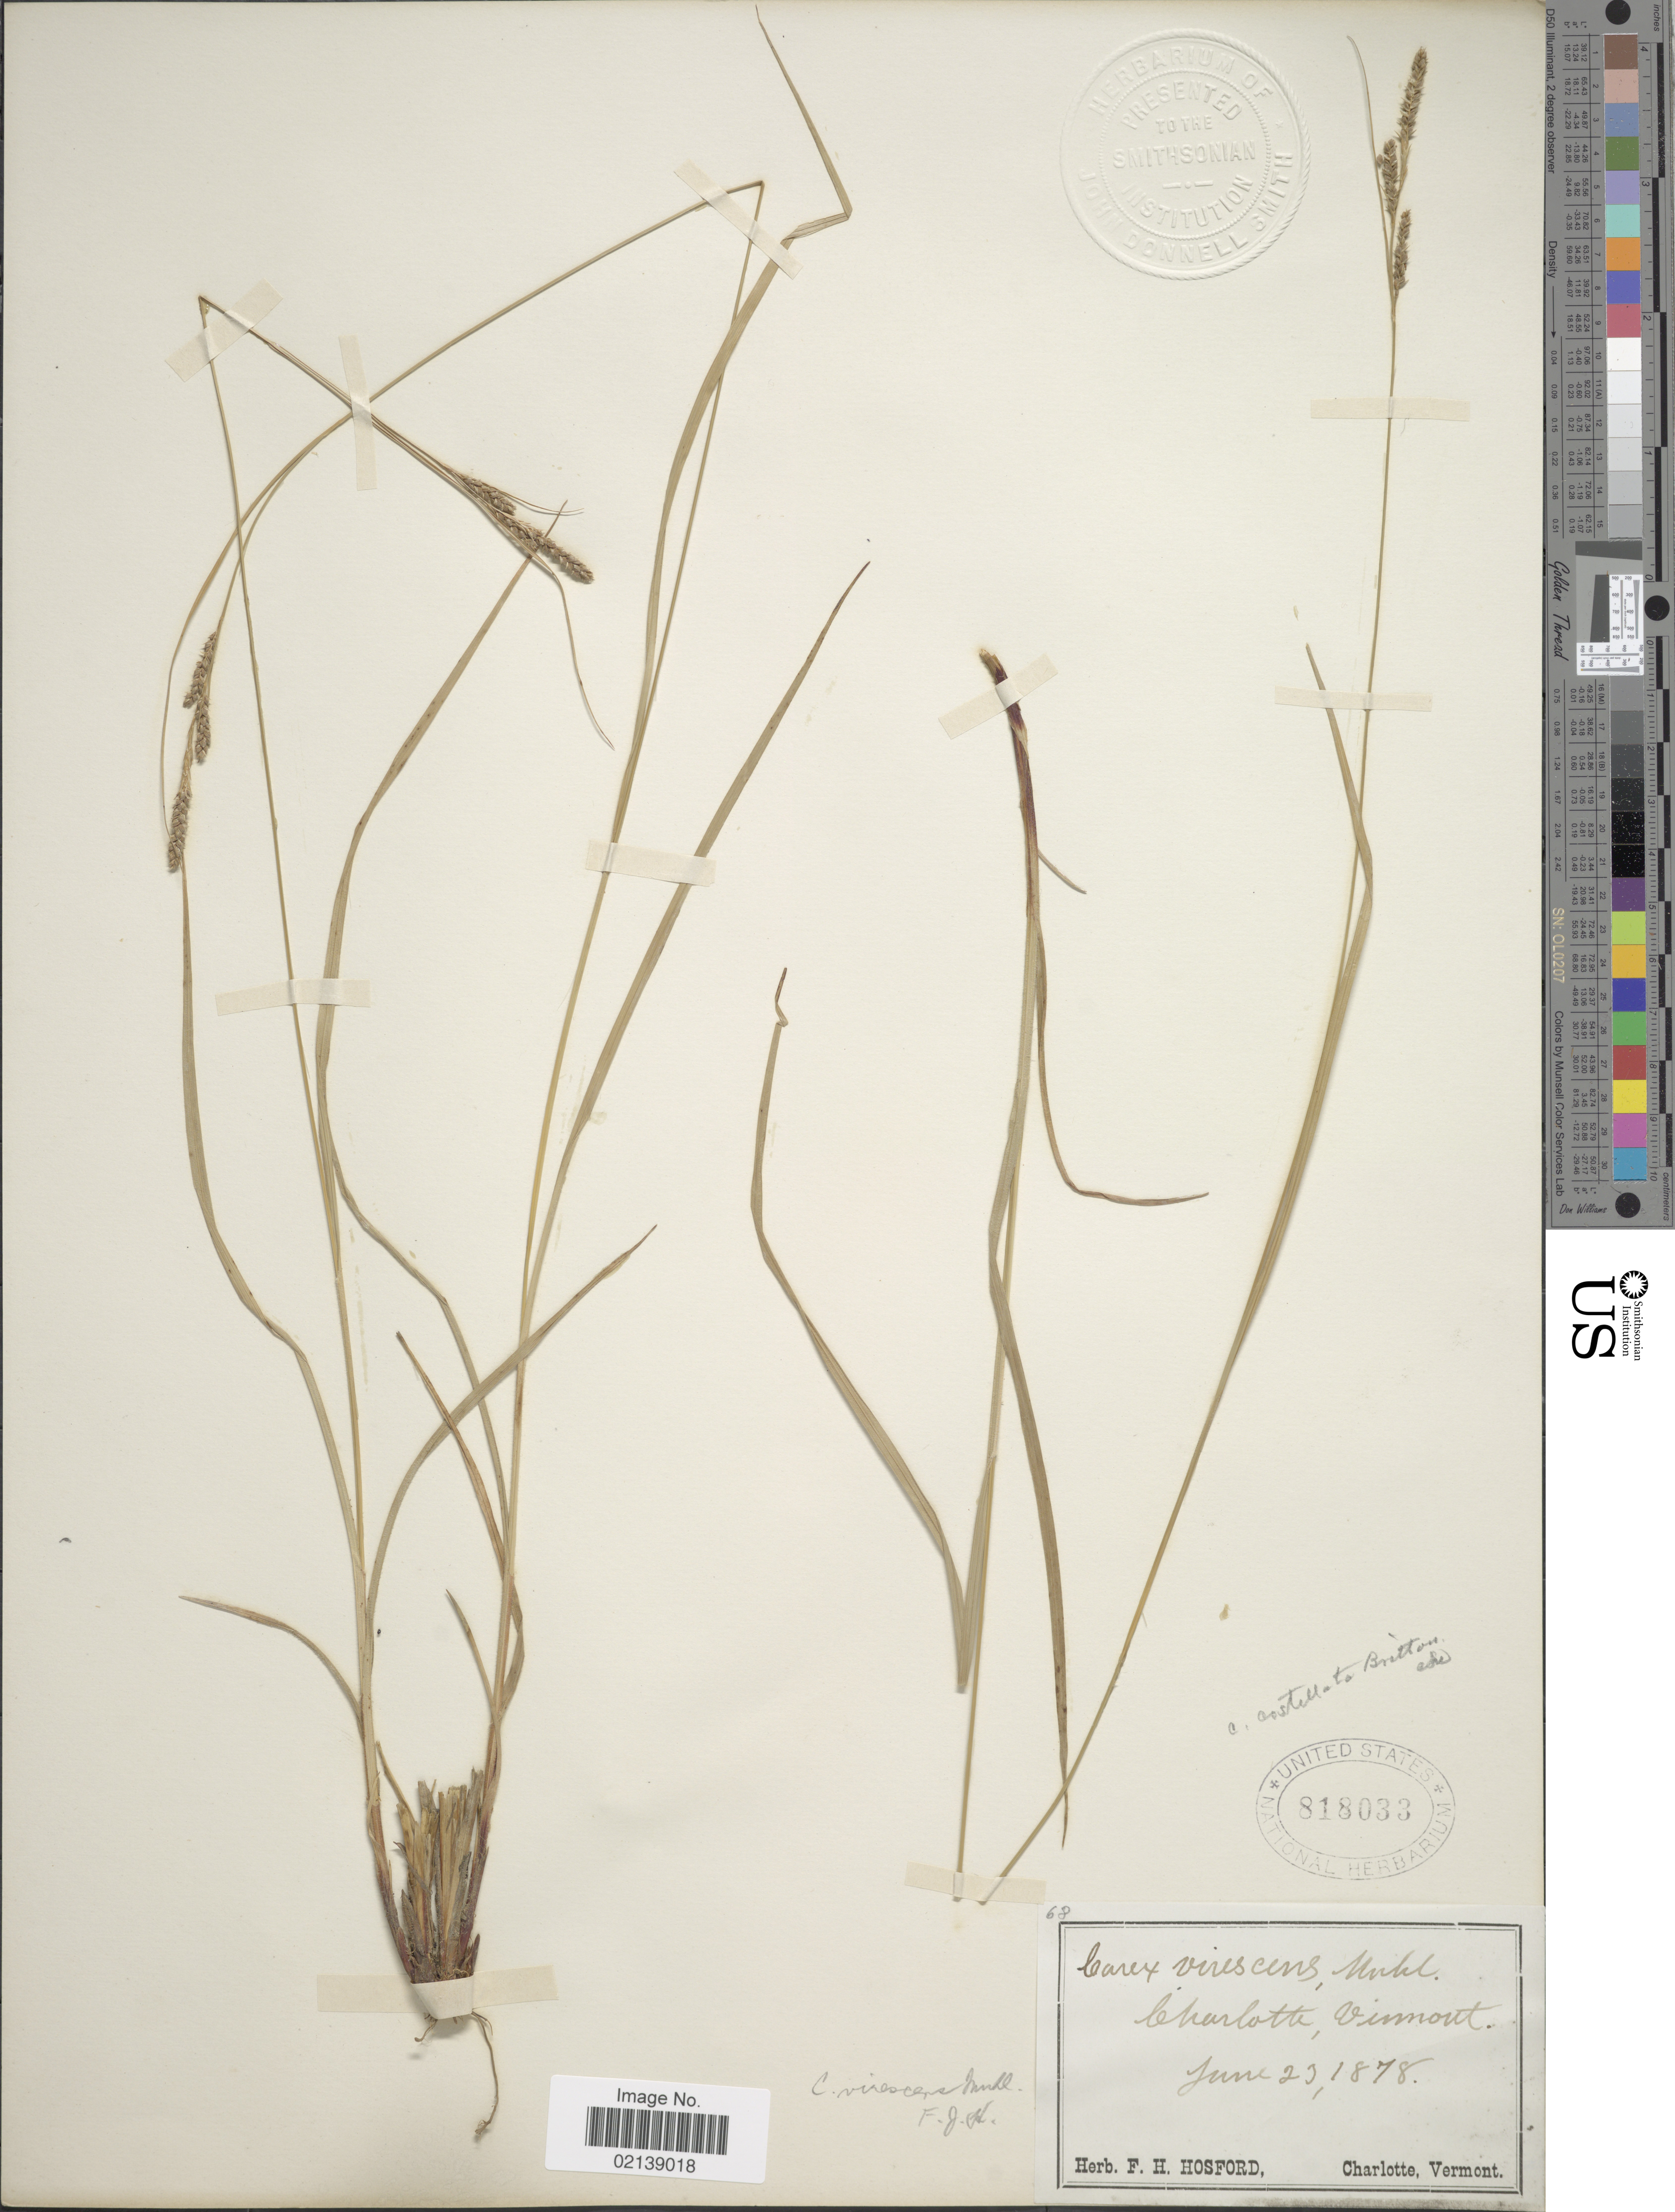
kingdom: Plantae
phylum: Tracheophyta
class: Liliopsida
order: Poales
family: Cyperaceae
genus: Carex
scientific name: Carex virescens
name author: Muhl. ex Willd.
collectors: ex herb. F. H. Hosford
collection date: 1878-06-23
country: United States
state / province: Vermont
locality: Charlotte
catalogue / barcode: US 818033